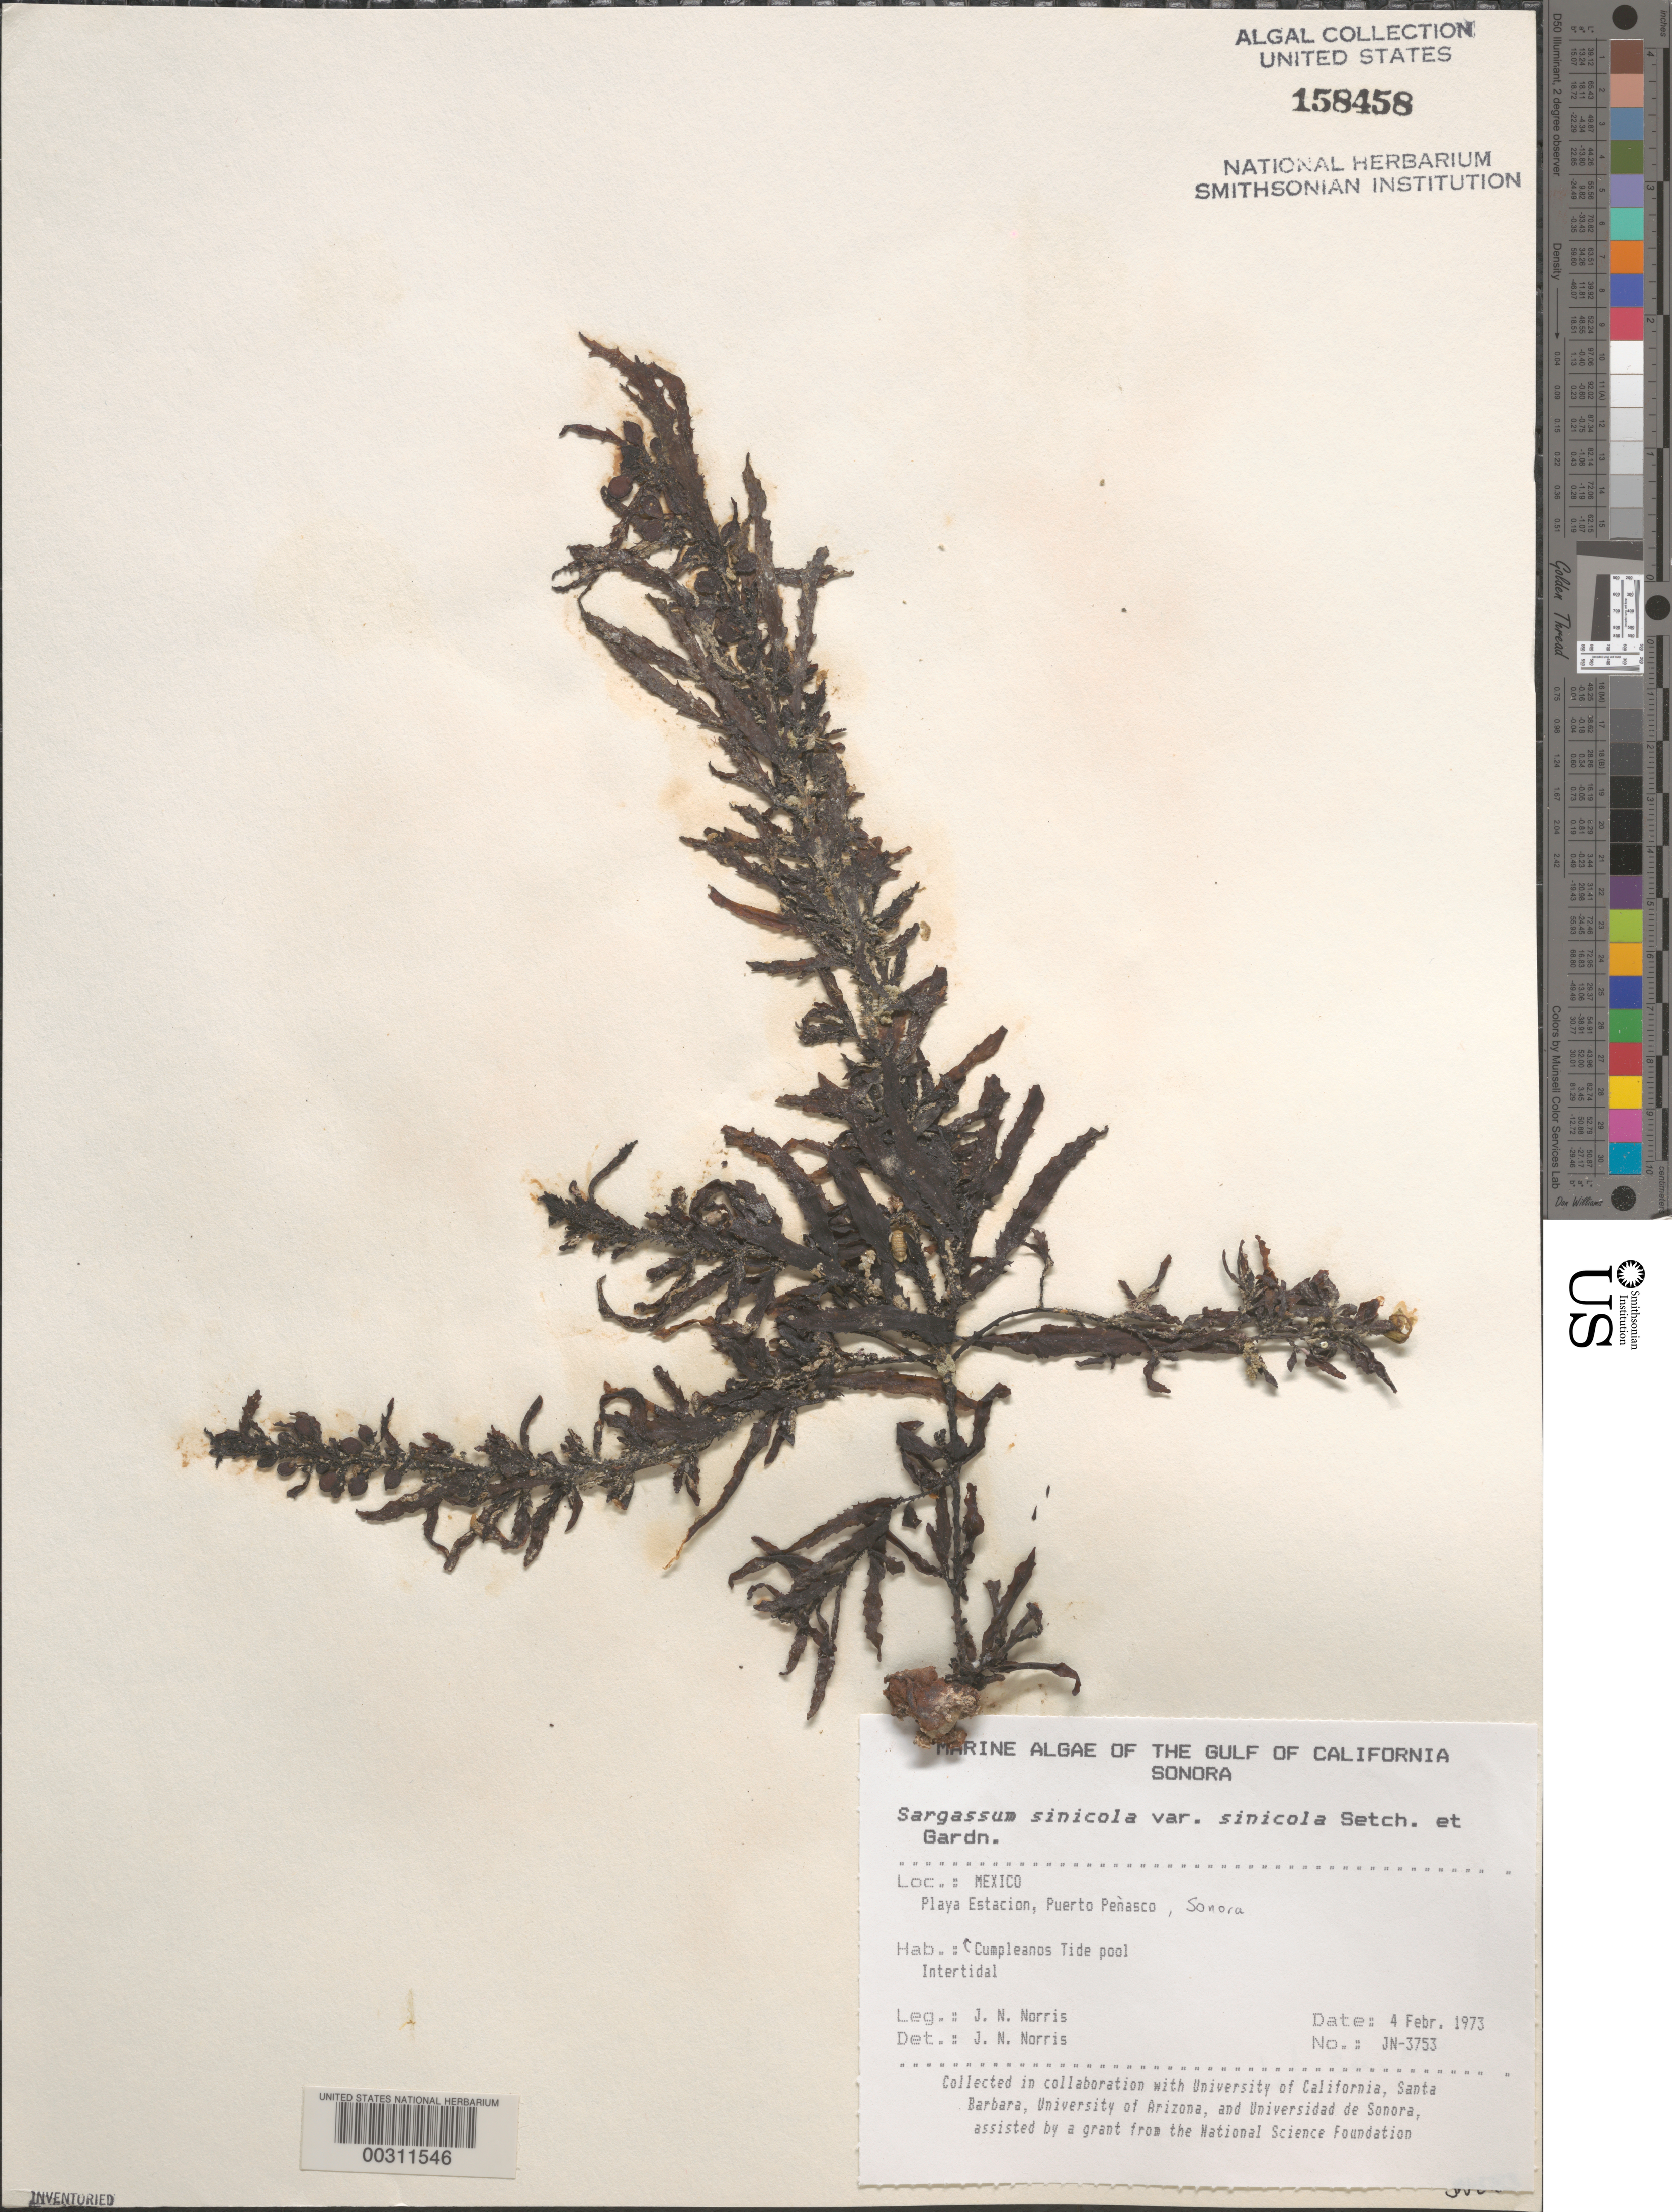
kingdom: Chromista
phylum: Ochrophyta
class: Phaeophyceae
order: Fucales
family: Sargassaceae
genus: Sargassum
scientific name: Sargassum sinicola var. sinicola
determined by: Norris, James N.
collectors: J. N. Norris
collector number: JN-3753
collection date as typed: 04 Feb 1973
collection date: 1973-02-04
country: Mexico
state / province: Sonora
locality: Playa Estacion, Puerto Penasco, Cumpleanos tide pool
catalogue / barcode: US 158458